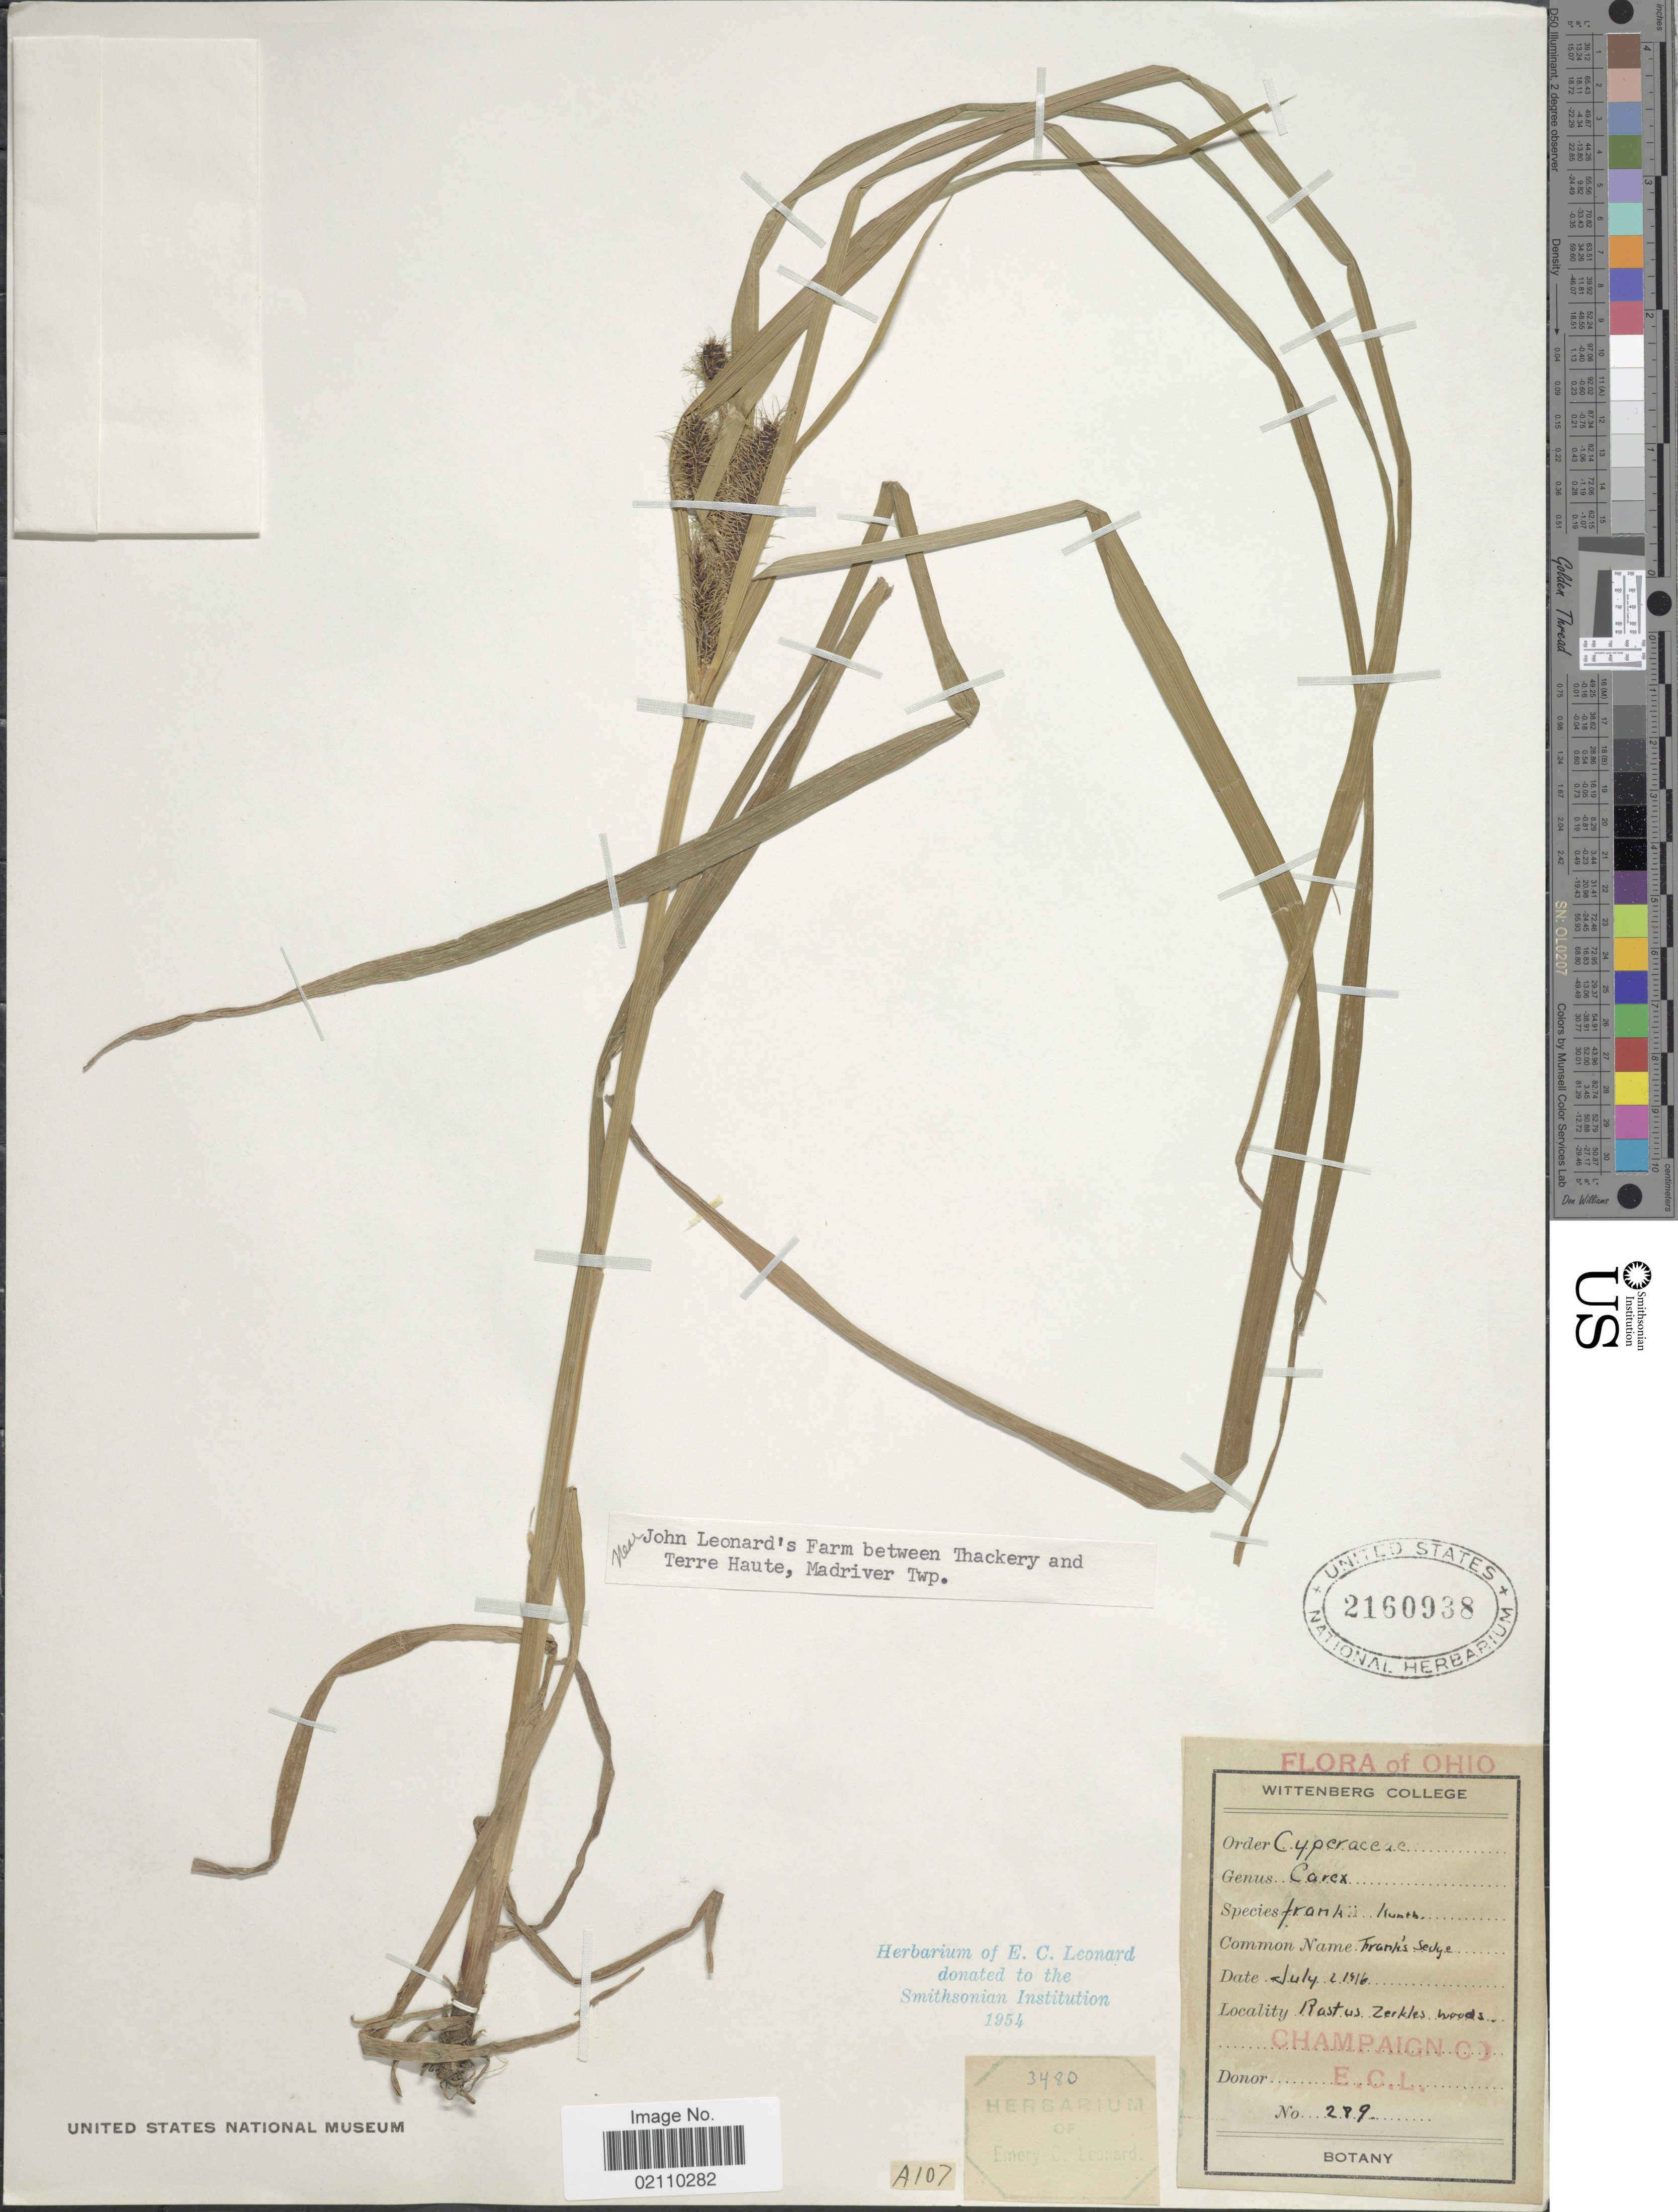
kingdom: Plantae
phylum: Tracheophyta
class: Liliopsida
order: Poales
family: Cyperaceae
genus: Carex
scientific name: Carex frankii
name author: Kunth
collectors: E. C. Leonard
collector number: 289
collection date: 1916-07-02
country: United States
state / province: Ohio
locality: Rastus Zerkles woods, Champaign Co.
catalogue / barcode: US 2160938